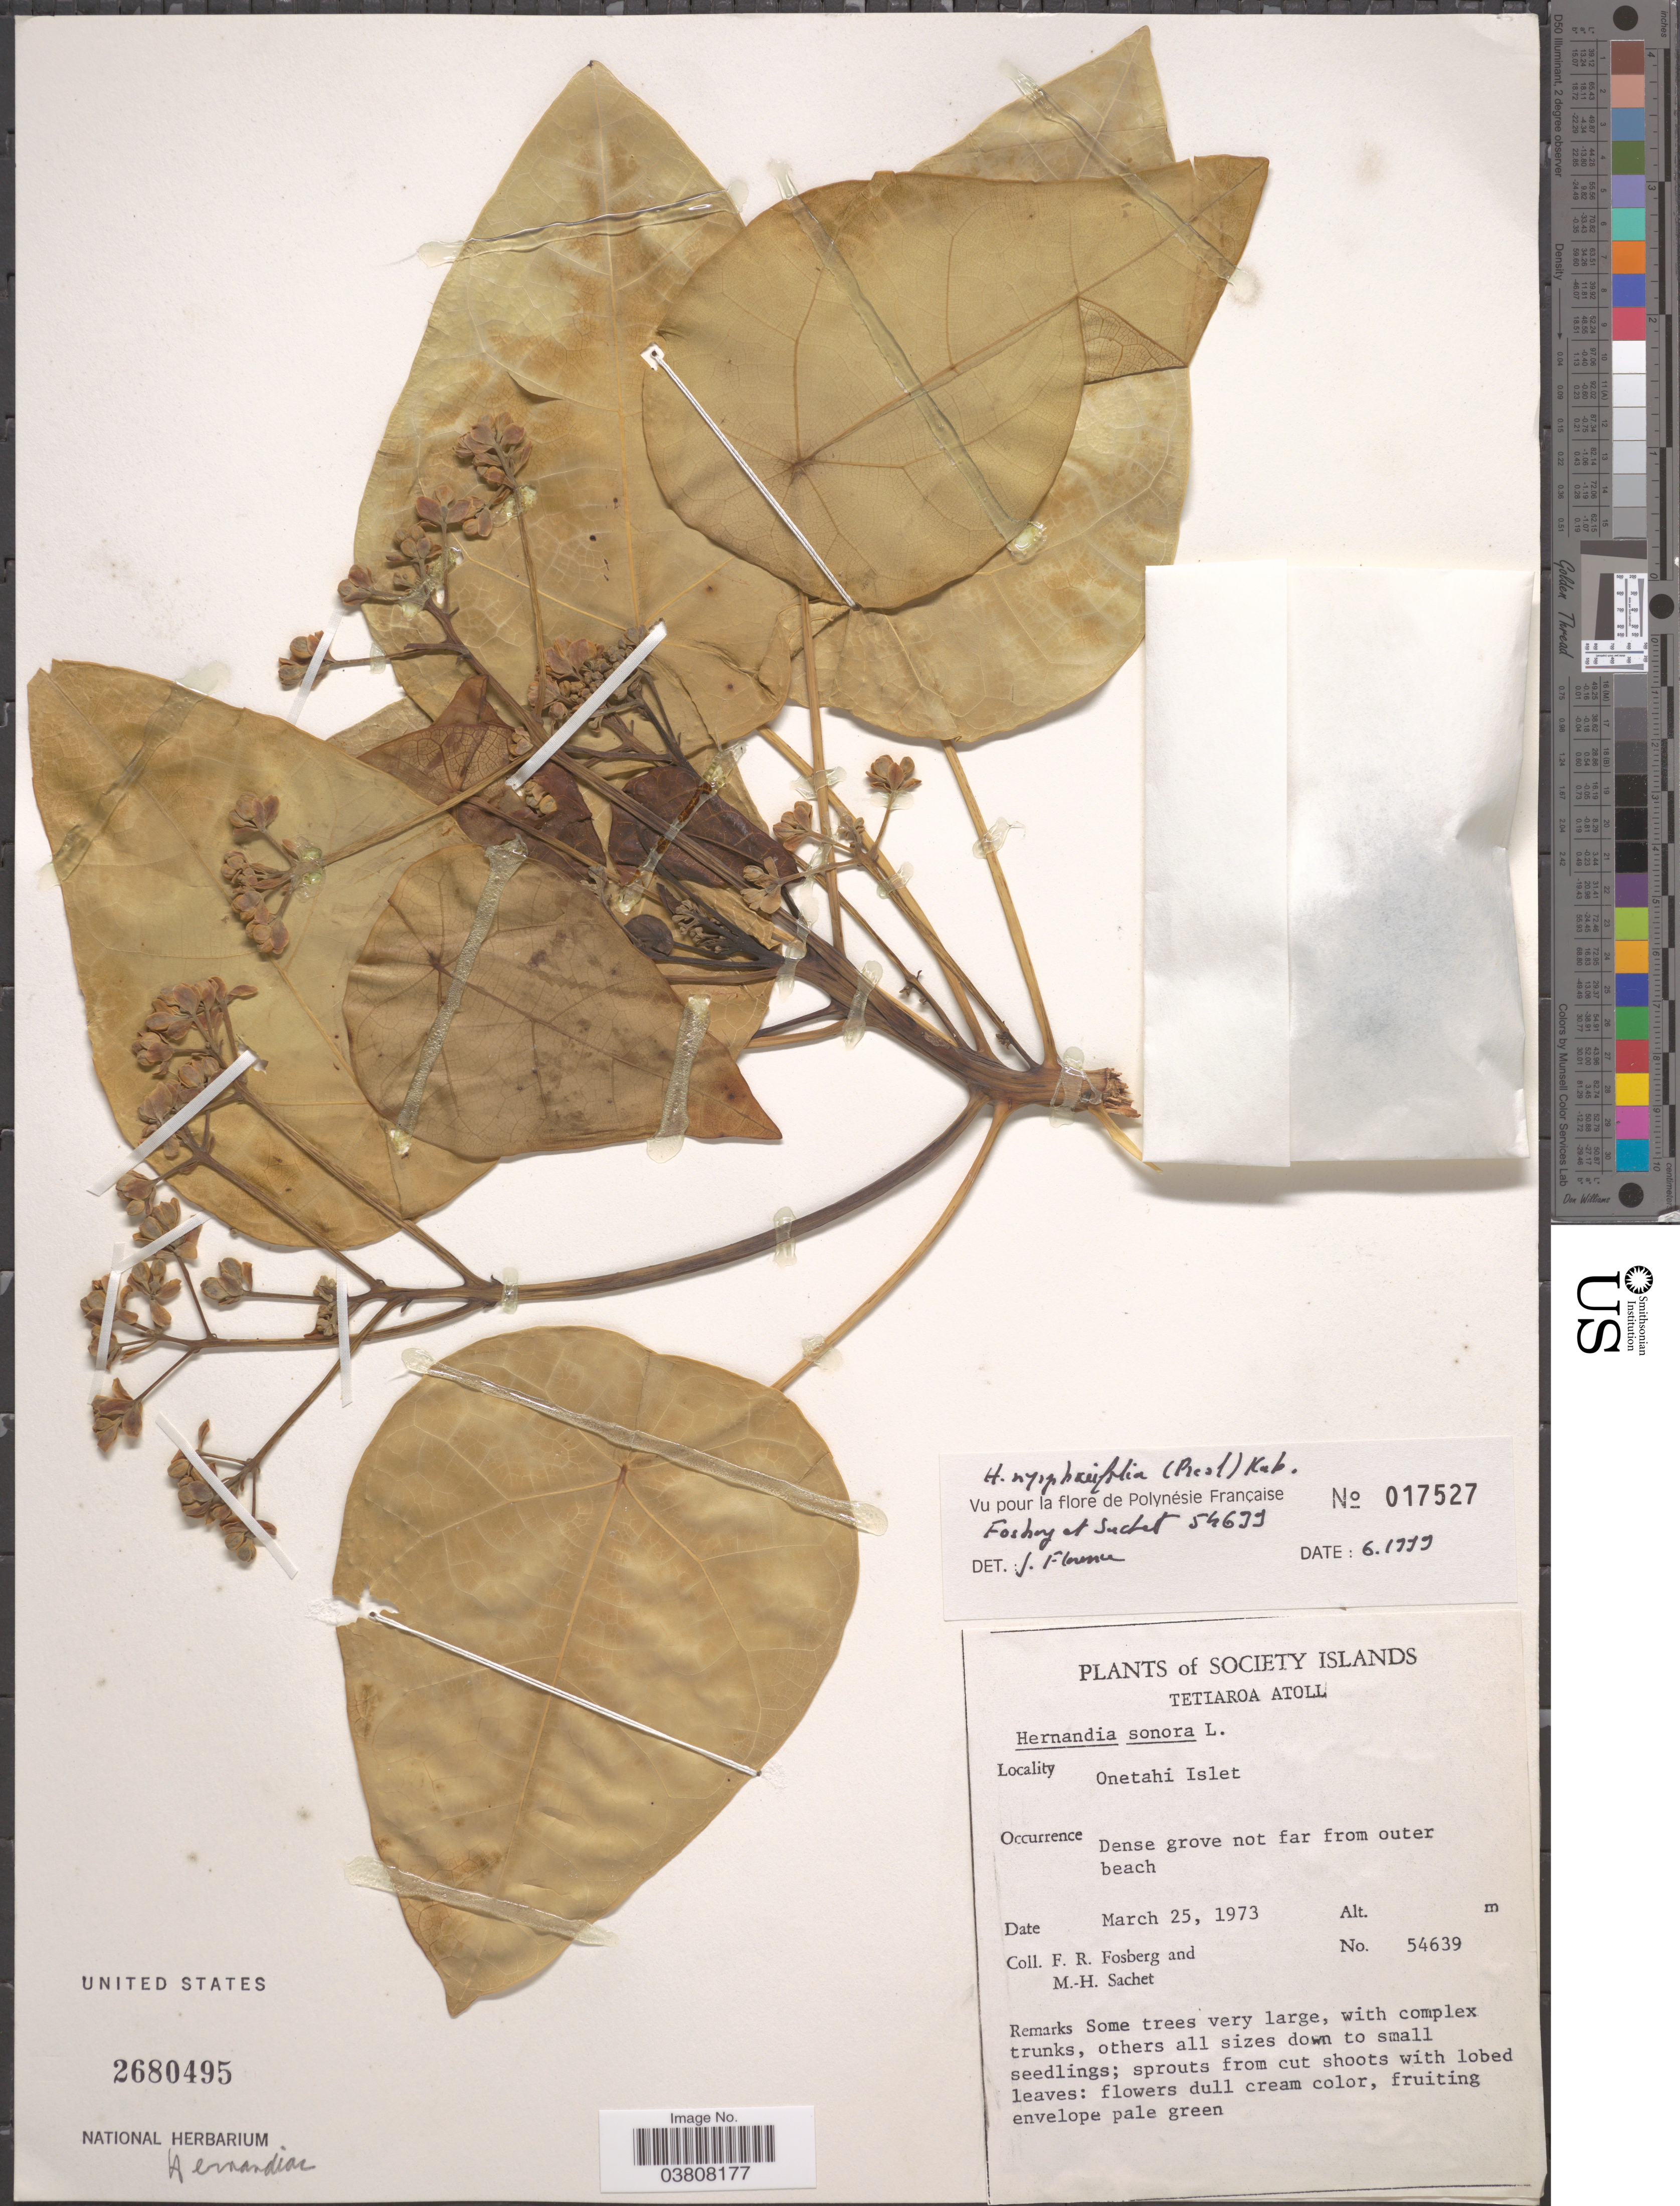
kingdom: Plantae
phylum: Tracheophyta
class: Magnoliopsida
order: Laurales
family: Hernandiaceae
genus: Hernandia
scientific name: Hernandia nymphaeifolia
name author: (C. Presl) Kubitzki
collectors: F. R. Fosberg & M.-H. Sachet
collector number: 54639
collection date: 1973-03-25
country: French Polynesia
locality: Society Islands. Tetiaroa Atoll. Onetahi Islet. Not far from outer beach.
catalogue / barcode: US 2680495